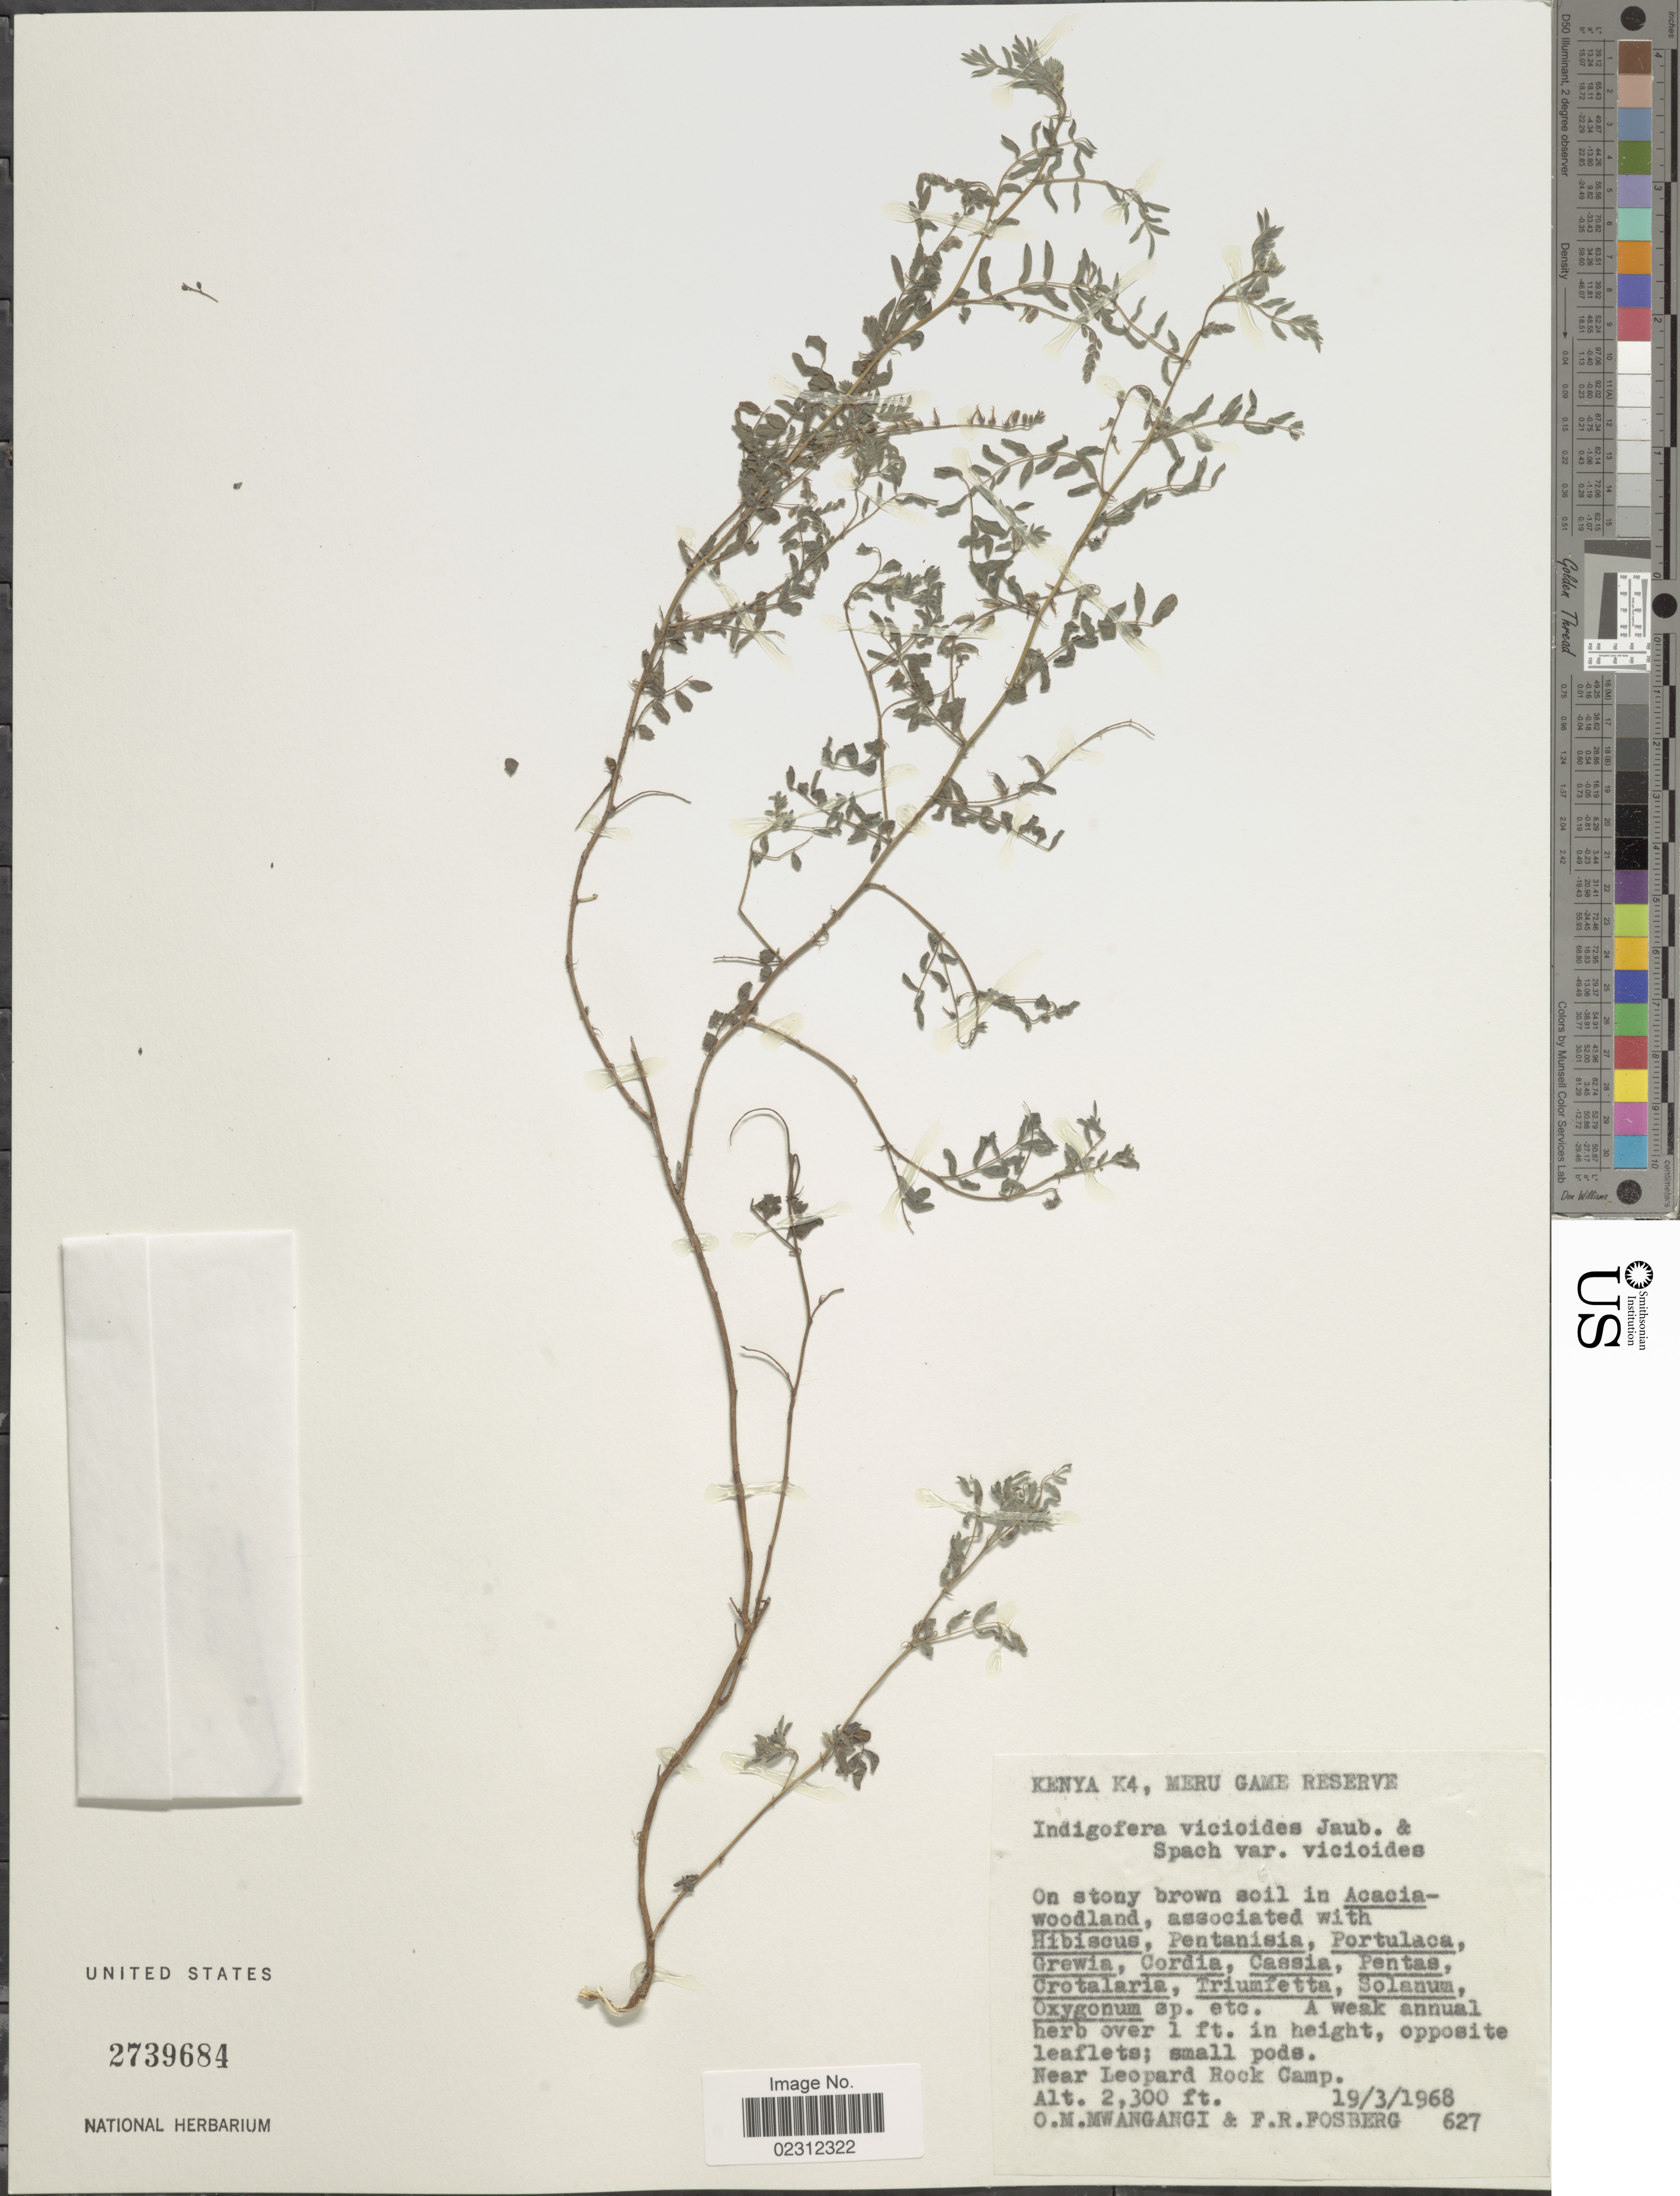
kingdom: Plantae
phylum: Tracheophyta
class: Magnoliopsida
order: Fabales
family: Fabaceae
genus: Indigofera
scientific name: Indigofera vicioides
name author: Jaub. & Spach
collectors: O. M. Mwangangi & F. R. Fosberg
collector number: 627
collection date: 1968-03-19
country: Kenya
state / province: Meru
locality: Meru Game Reserve, Near Leopard Rock Camp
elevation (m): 701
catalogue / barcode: US 2739684